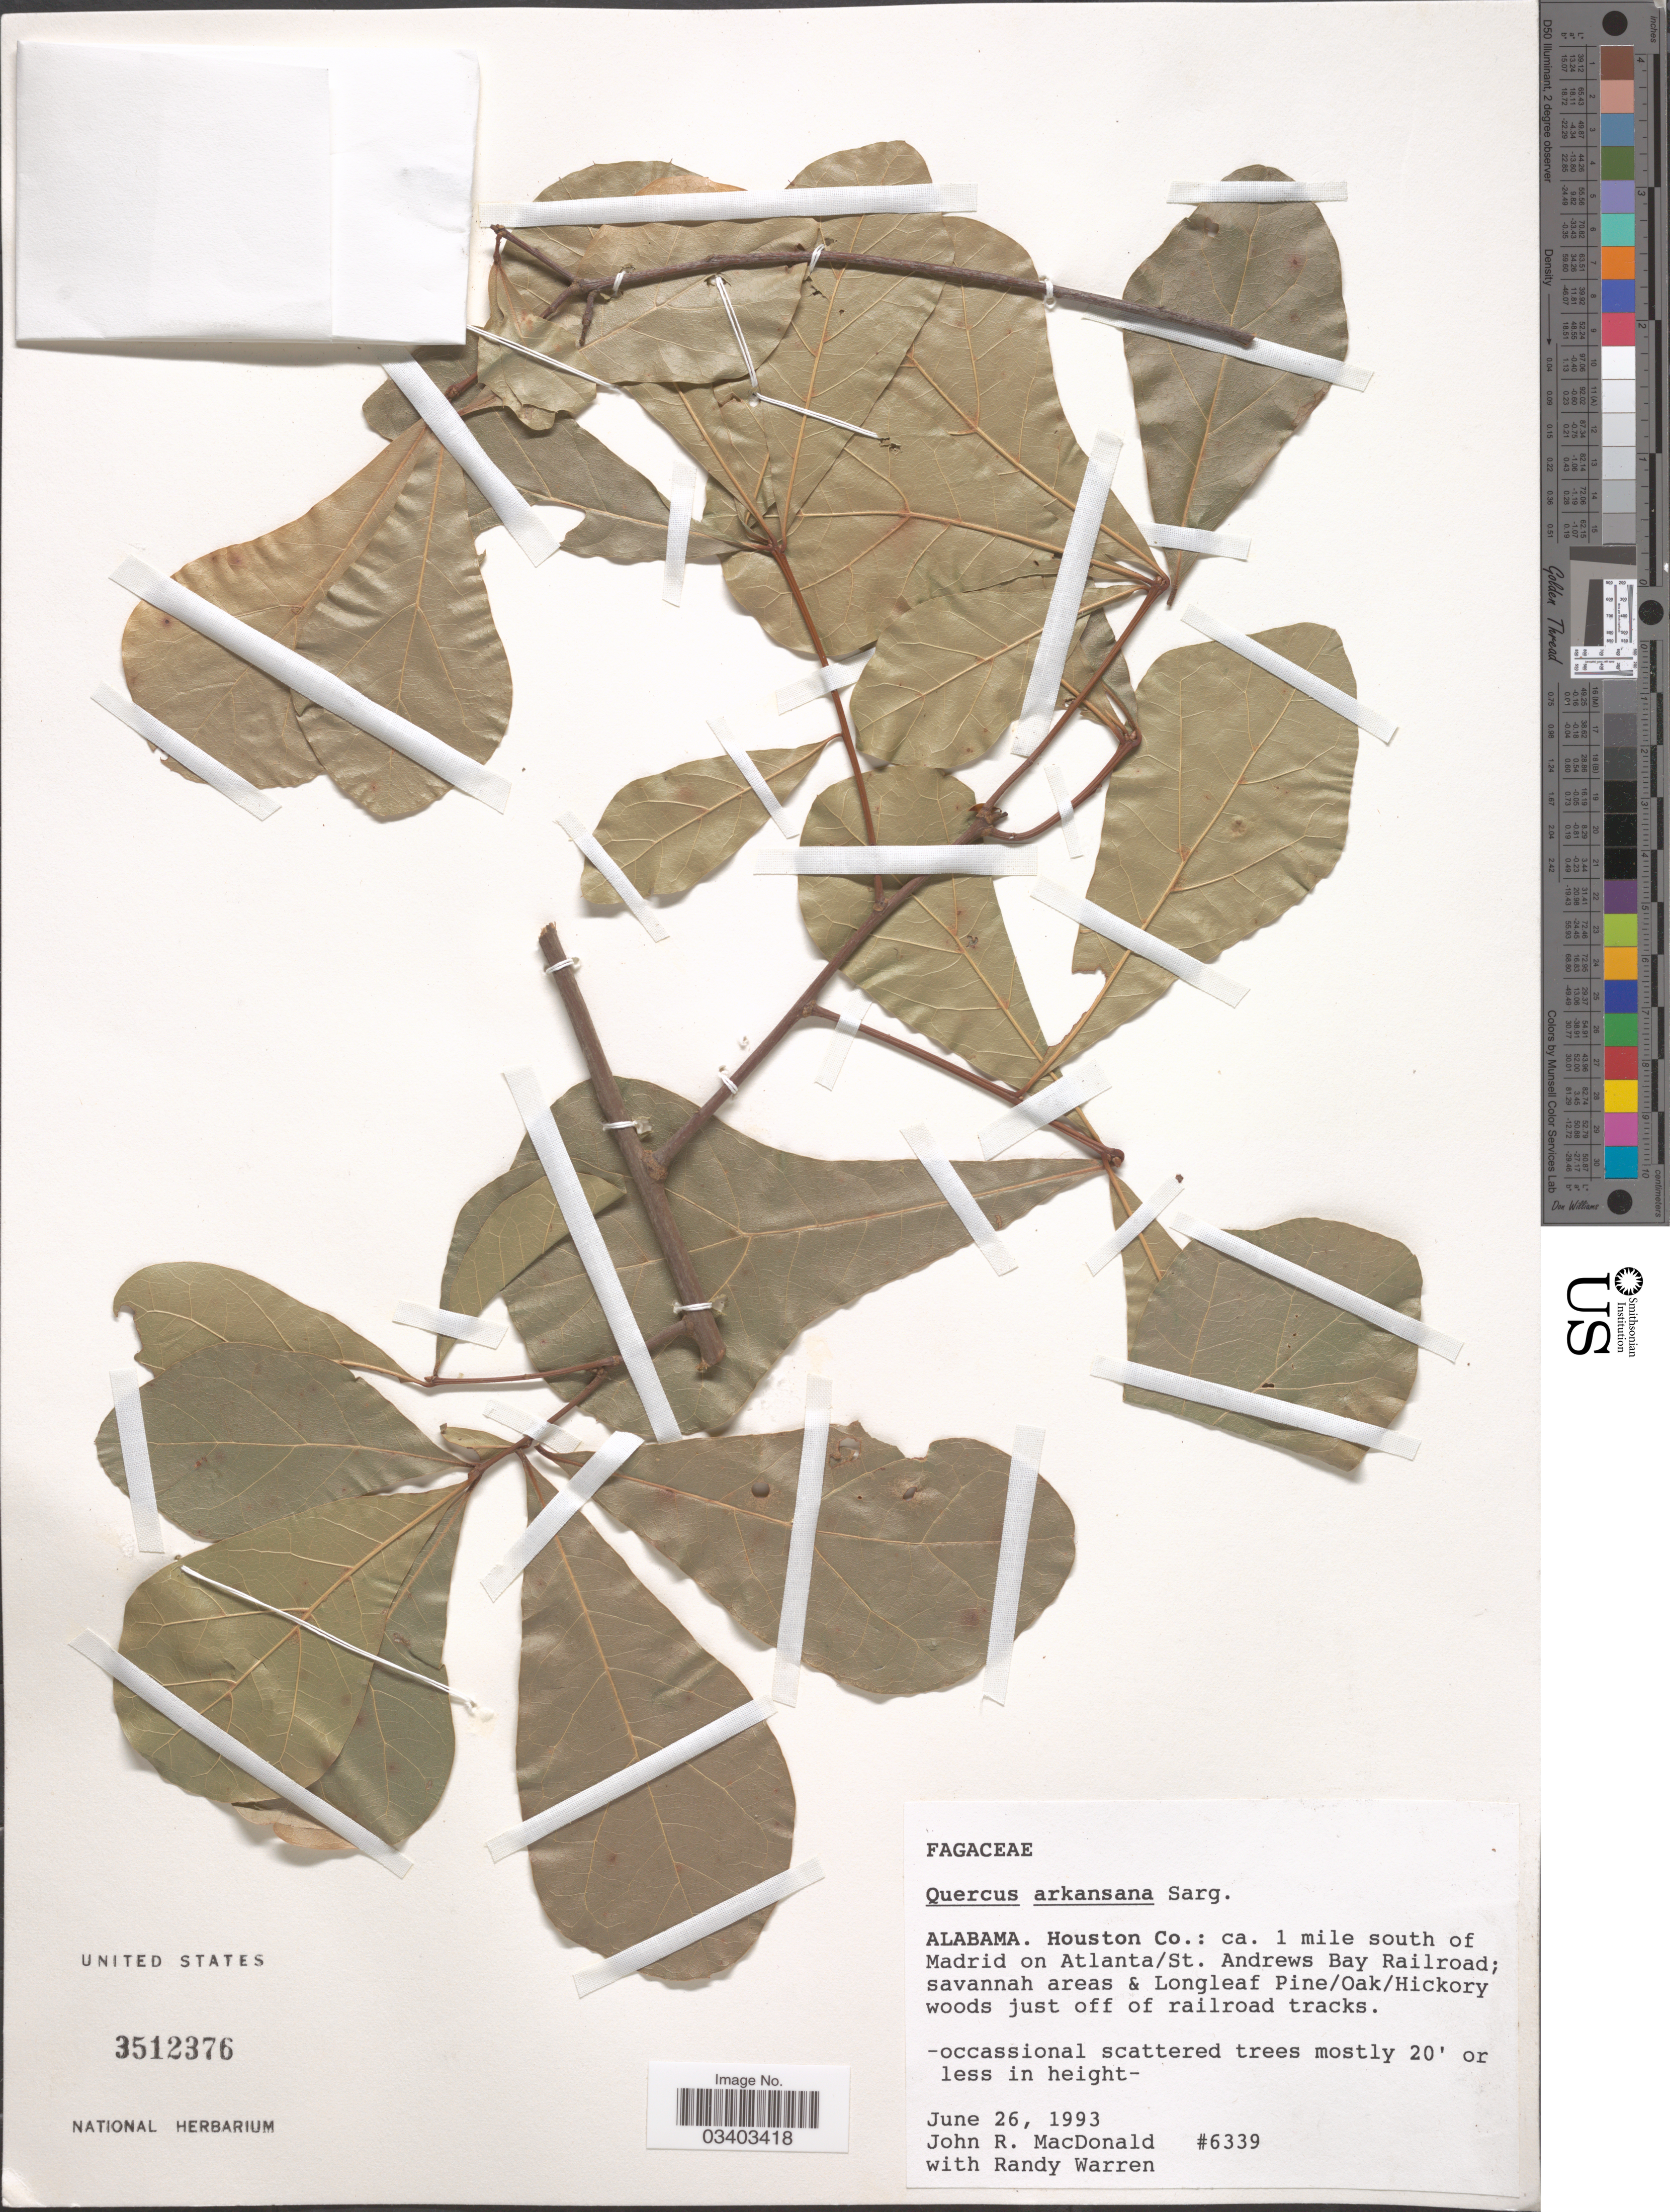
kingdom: Plantae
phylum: Tracheophyta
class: Magnoliopsida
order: Fagales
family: Fagaceae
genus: Quercus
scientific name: Quercus breviloba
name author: (Torr.) Sarg.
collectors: J. MacDonald & R. Warren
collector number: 6339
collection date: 1993-06-26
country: United States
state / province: Alabama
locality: Houston Co.: ca. 1 mile south of Madrid on Atlanta/St. Andrews Bay Railroad.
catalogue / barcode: US 3512376